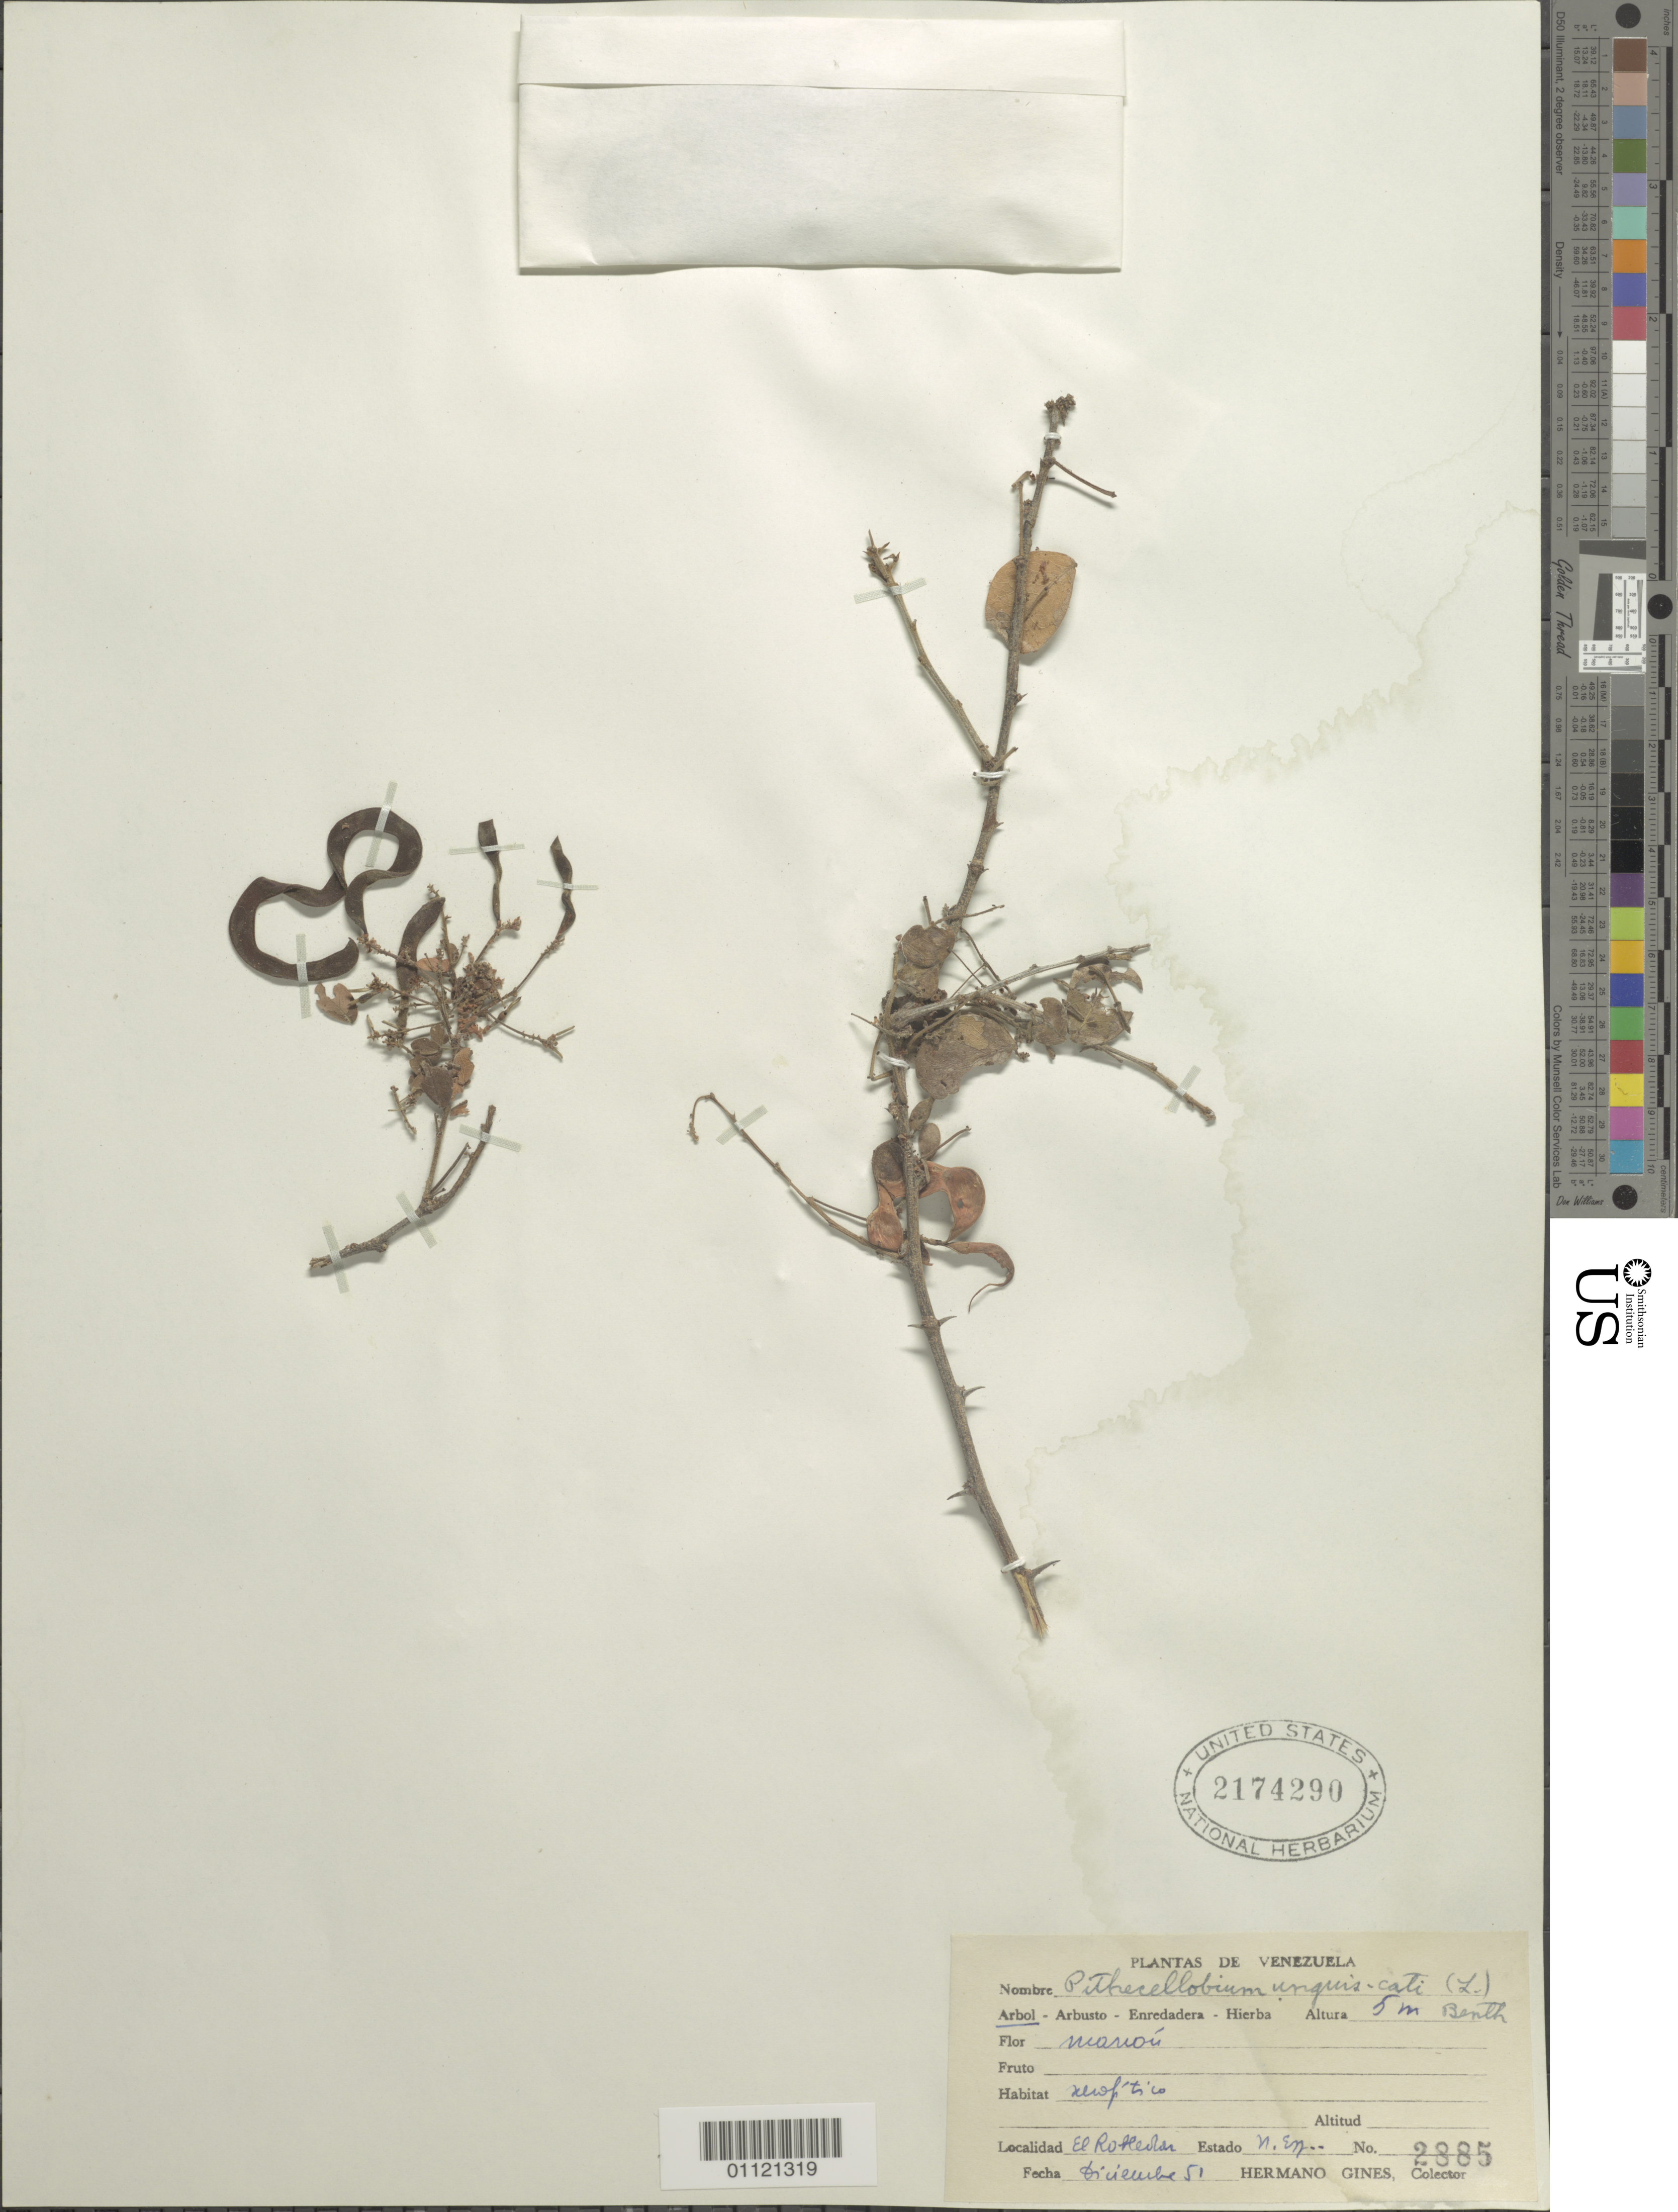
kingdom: Plantae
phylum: Tracheophyta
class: Magnoliopsida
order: Fabales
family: Fabaceae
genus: Pithecellobium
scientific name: Pithecellobium unguis-cati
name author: (L.) Benth.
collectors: Bro. Gines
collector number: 2885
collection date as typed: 01 Dec 1951 to 31 Dec 1951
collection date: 1951-12-01/1951-12-31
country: Venezuela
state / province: Nueva Esparta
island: Margarita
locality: El Robledal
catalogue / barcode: US 2147290